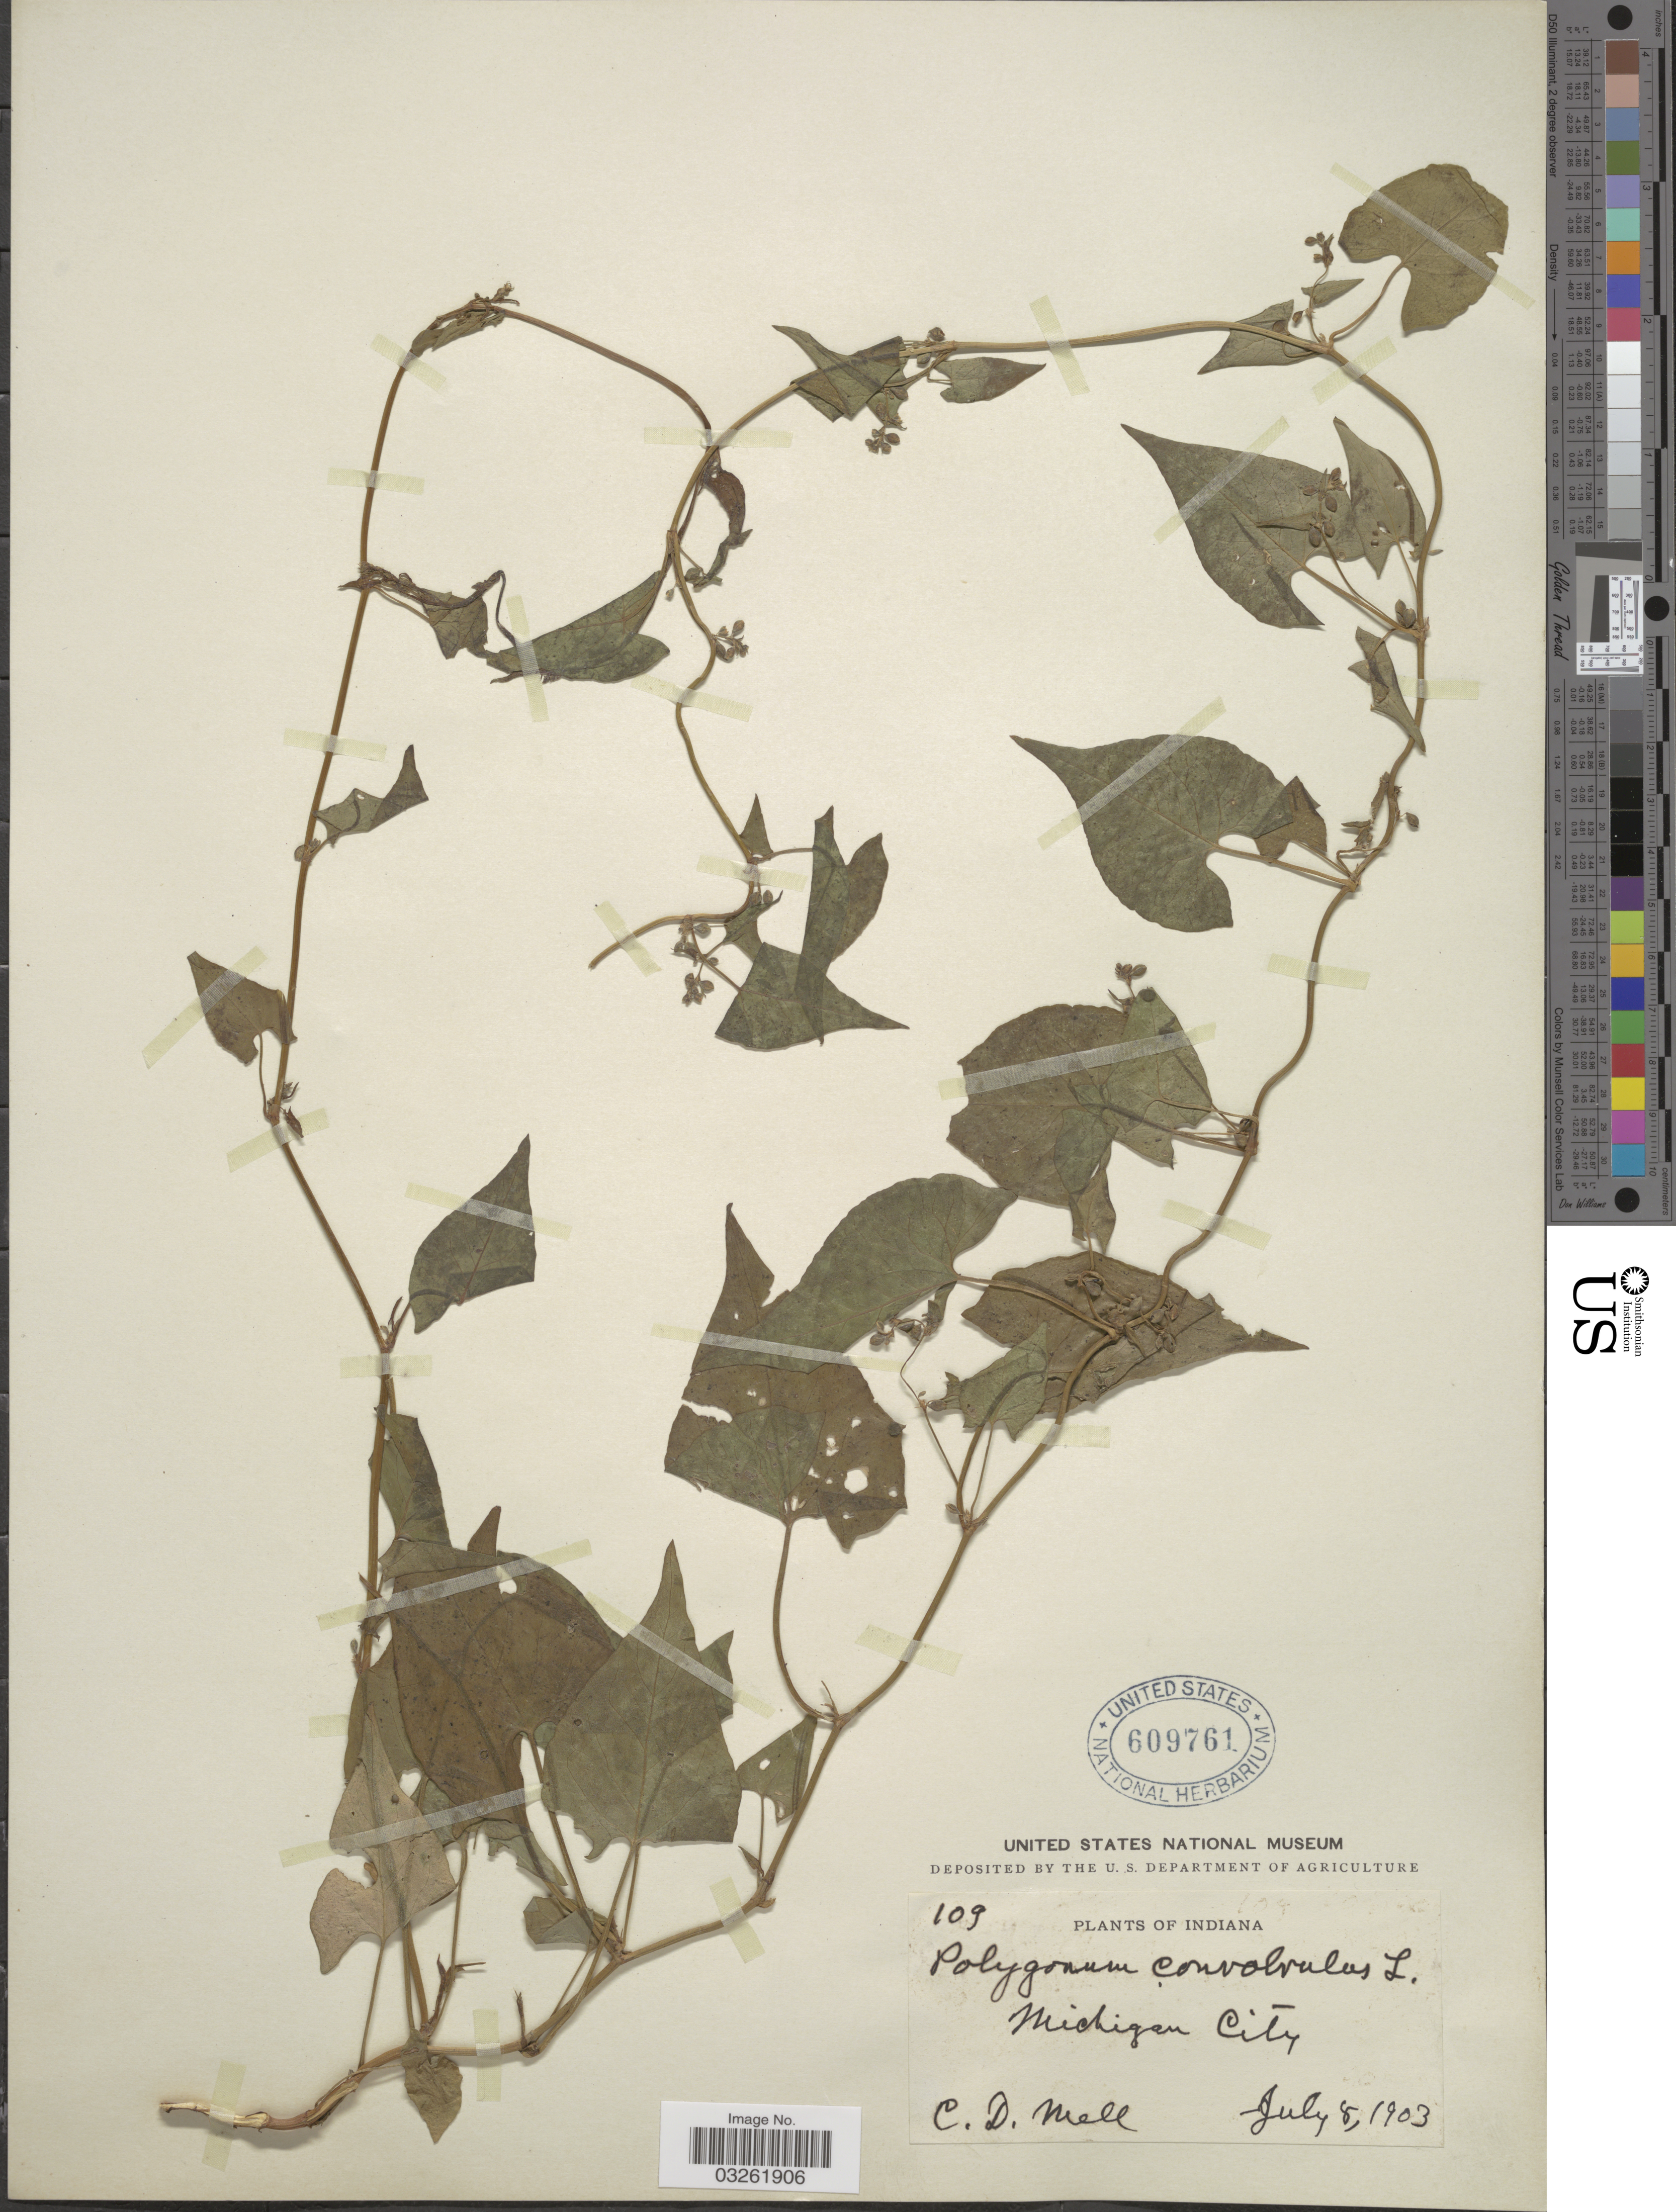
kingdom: Plantae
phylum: Tracheophyta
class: Magnoliopsida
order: Caryophyllales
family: Polygonaceae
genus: Fallopia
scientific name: Fallopia convolvulus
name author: (L.) Á. Löve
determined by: Strong, M. T., (US), Smithsonian Institution - National Museum of Natural History (UNITED STATES)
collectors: C. D. Mell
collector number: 109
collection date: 1903-07-08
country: United States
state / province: Indiana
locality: Michigan City.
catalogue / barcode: US 609761